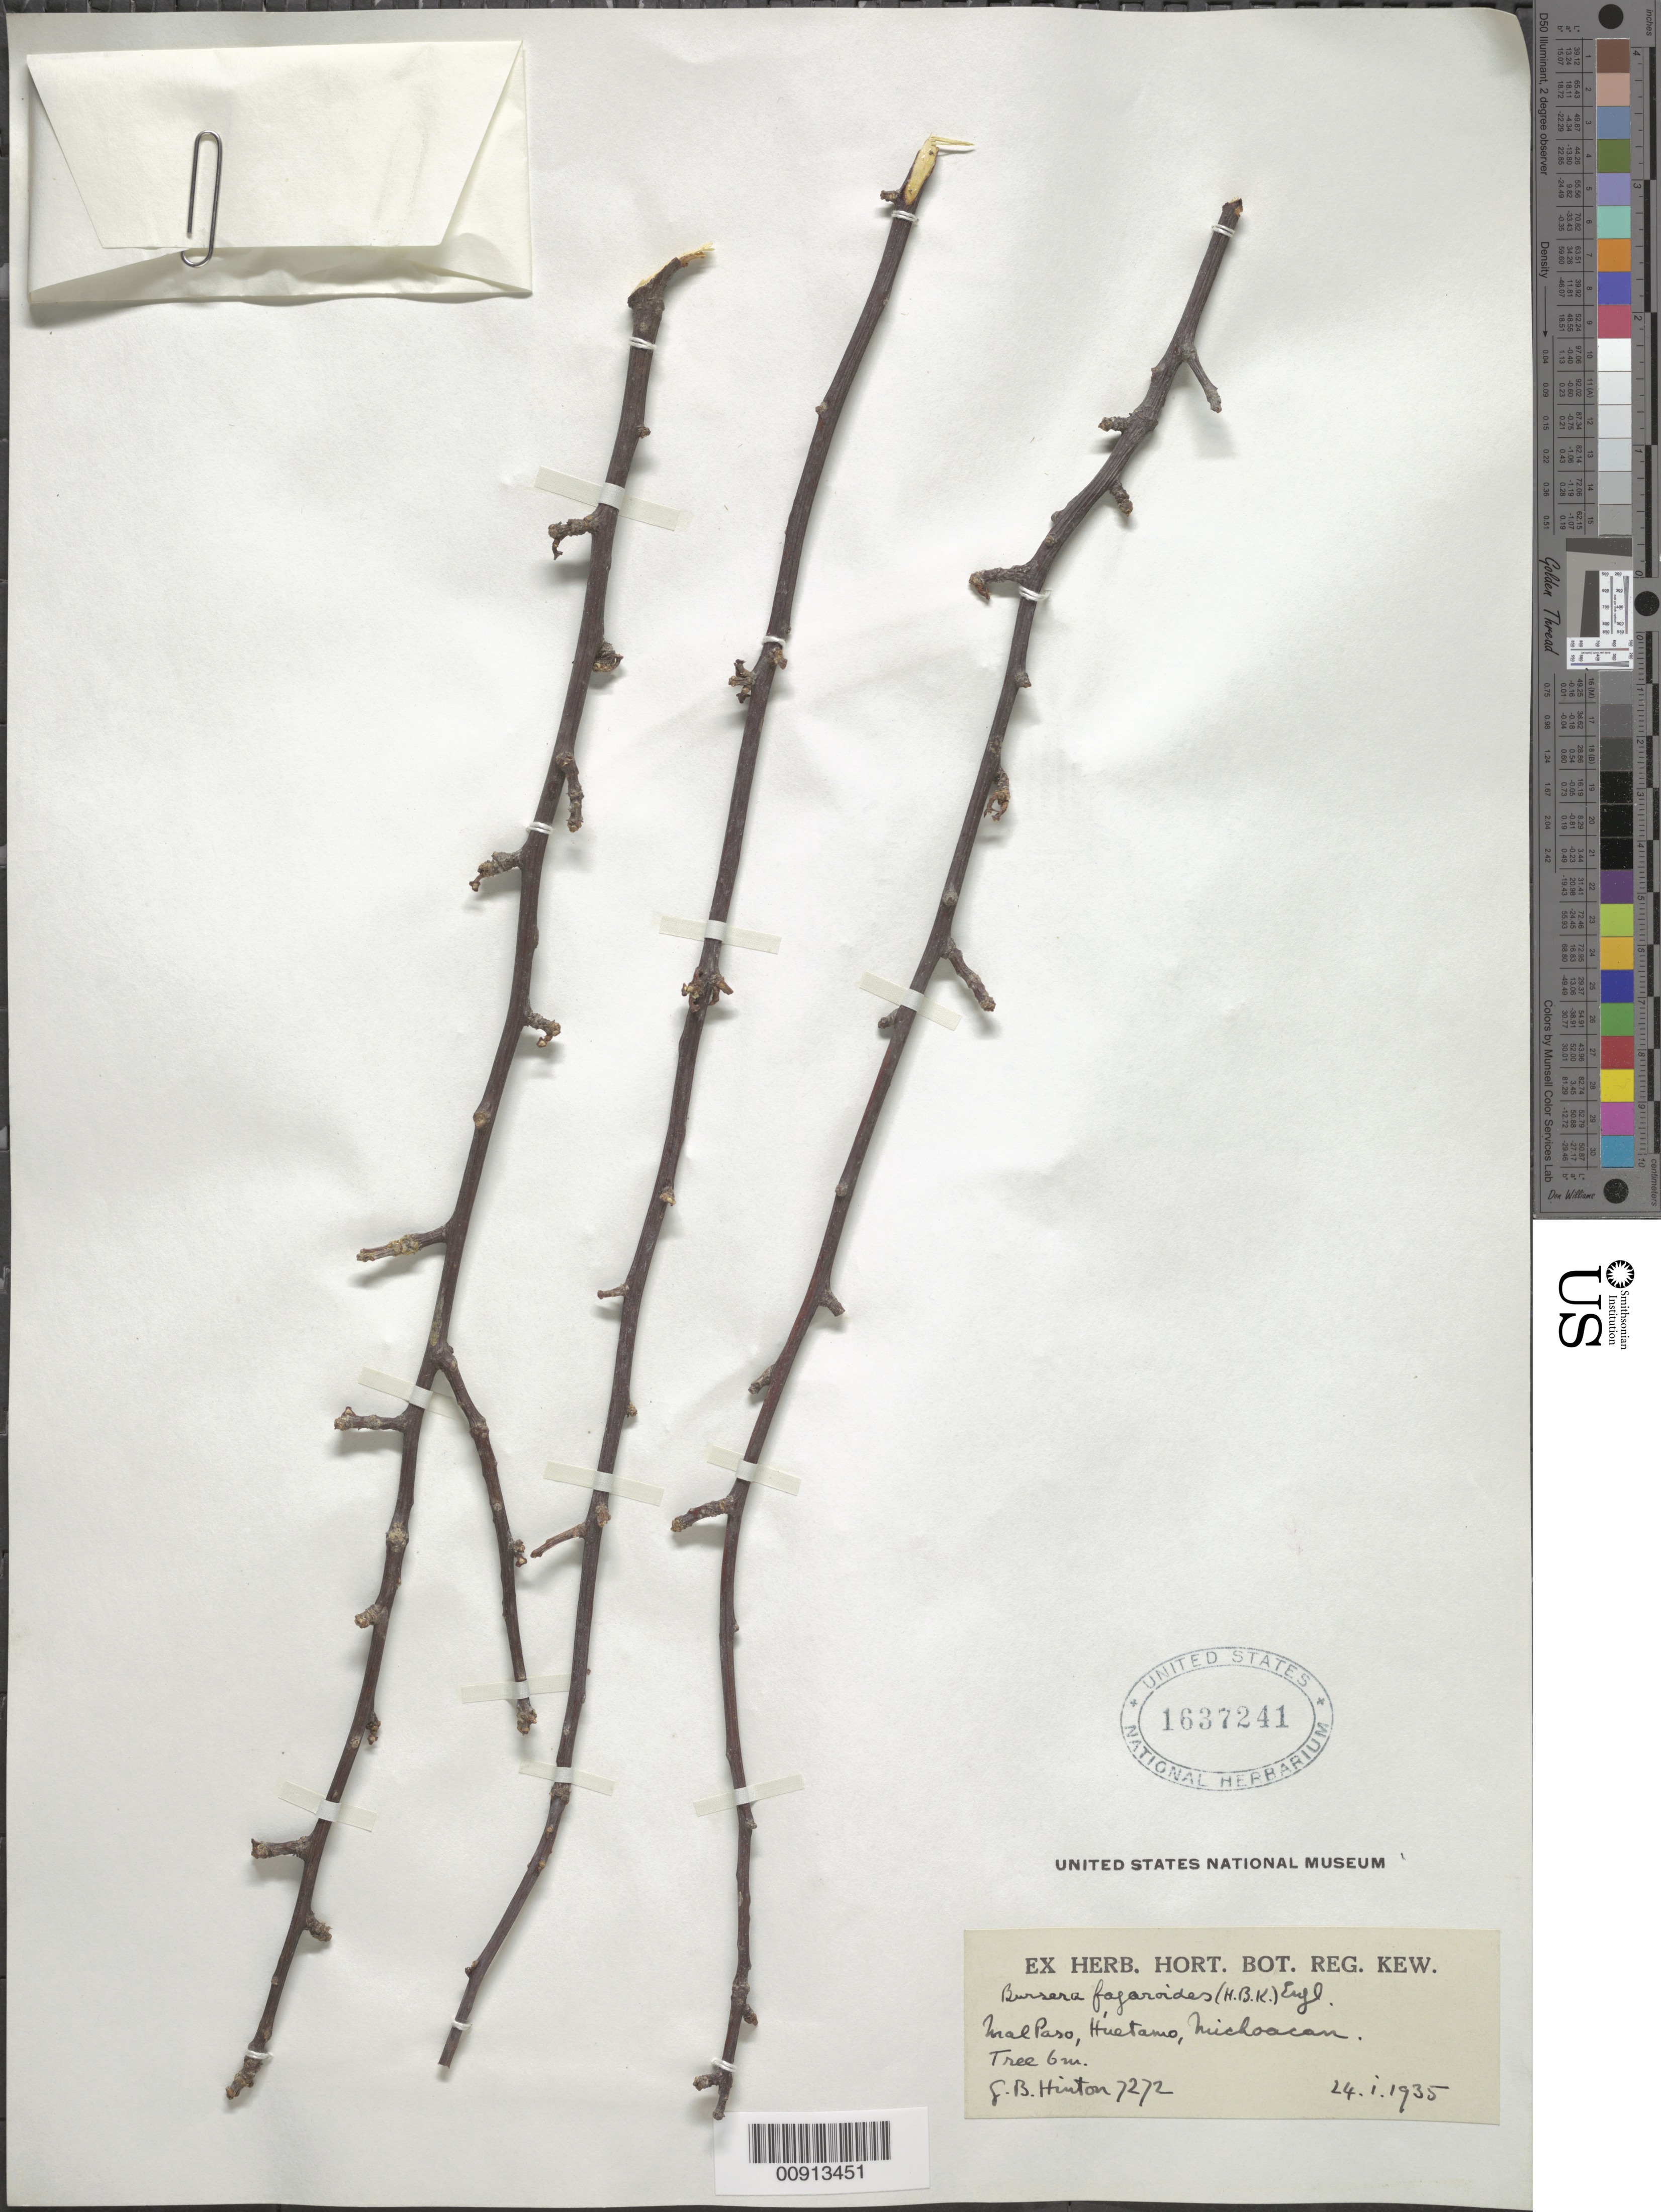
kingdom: Plantae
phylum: Tracheophyta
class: Magnoliopsida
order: Sapindales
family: Burseraceae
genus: Bursera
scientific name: Bursera inaguensis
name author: Britton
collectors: G. B. Hinton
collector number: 7272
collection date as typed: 24 Jan 1935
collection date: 1935-01-24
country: Mexico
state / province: Michoacán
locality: Mal Paso, Huetamo, Michoacán.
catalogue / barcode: US 1637241